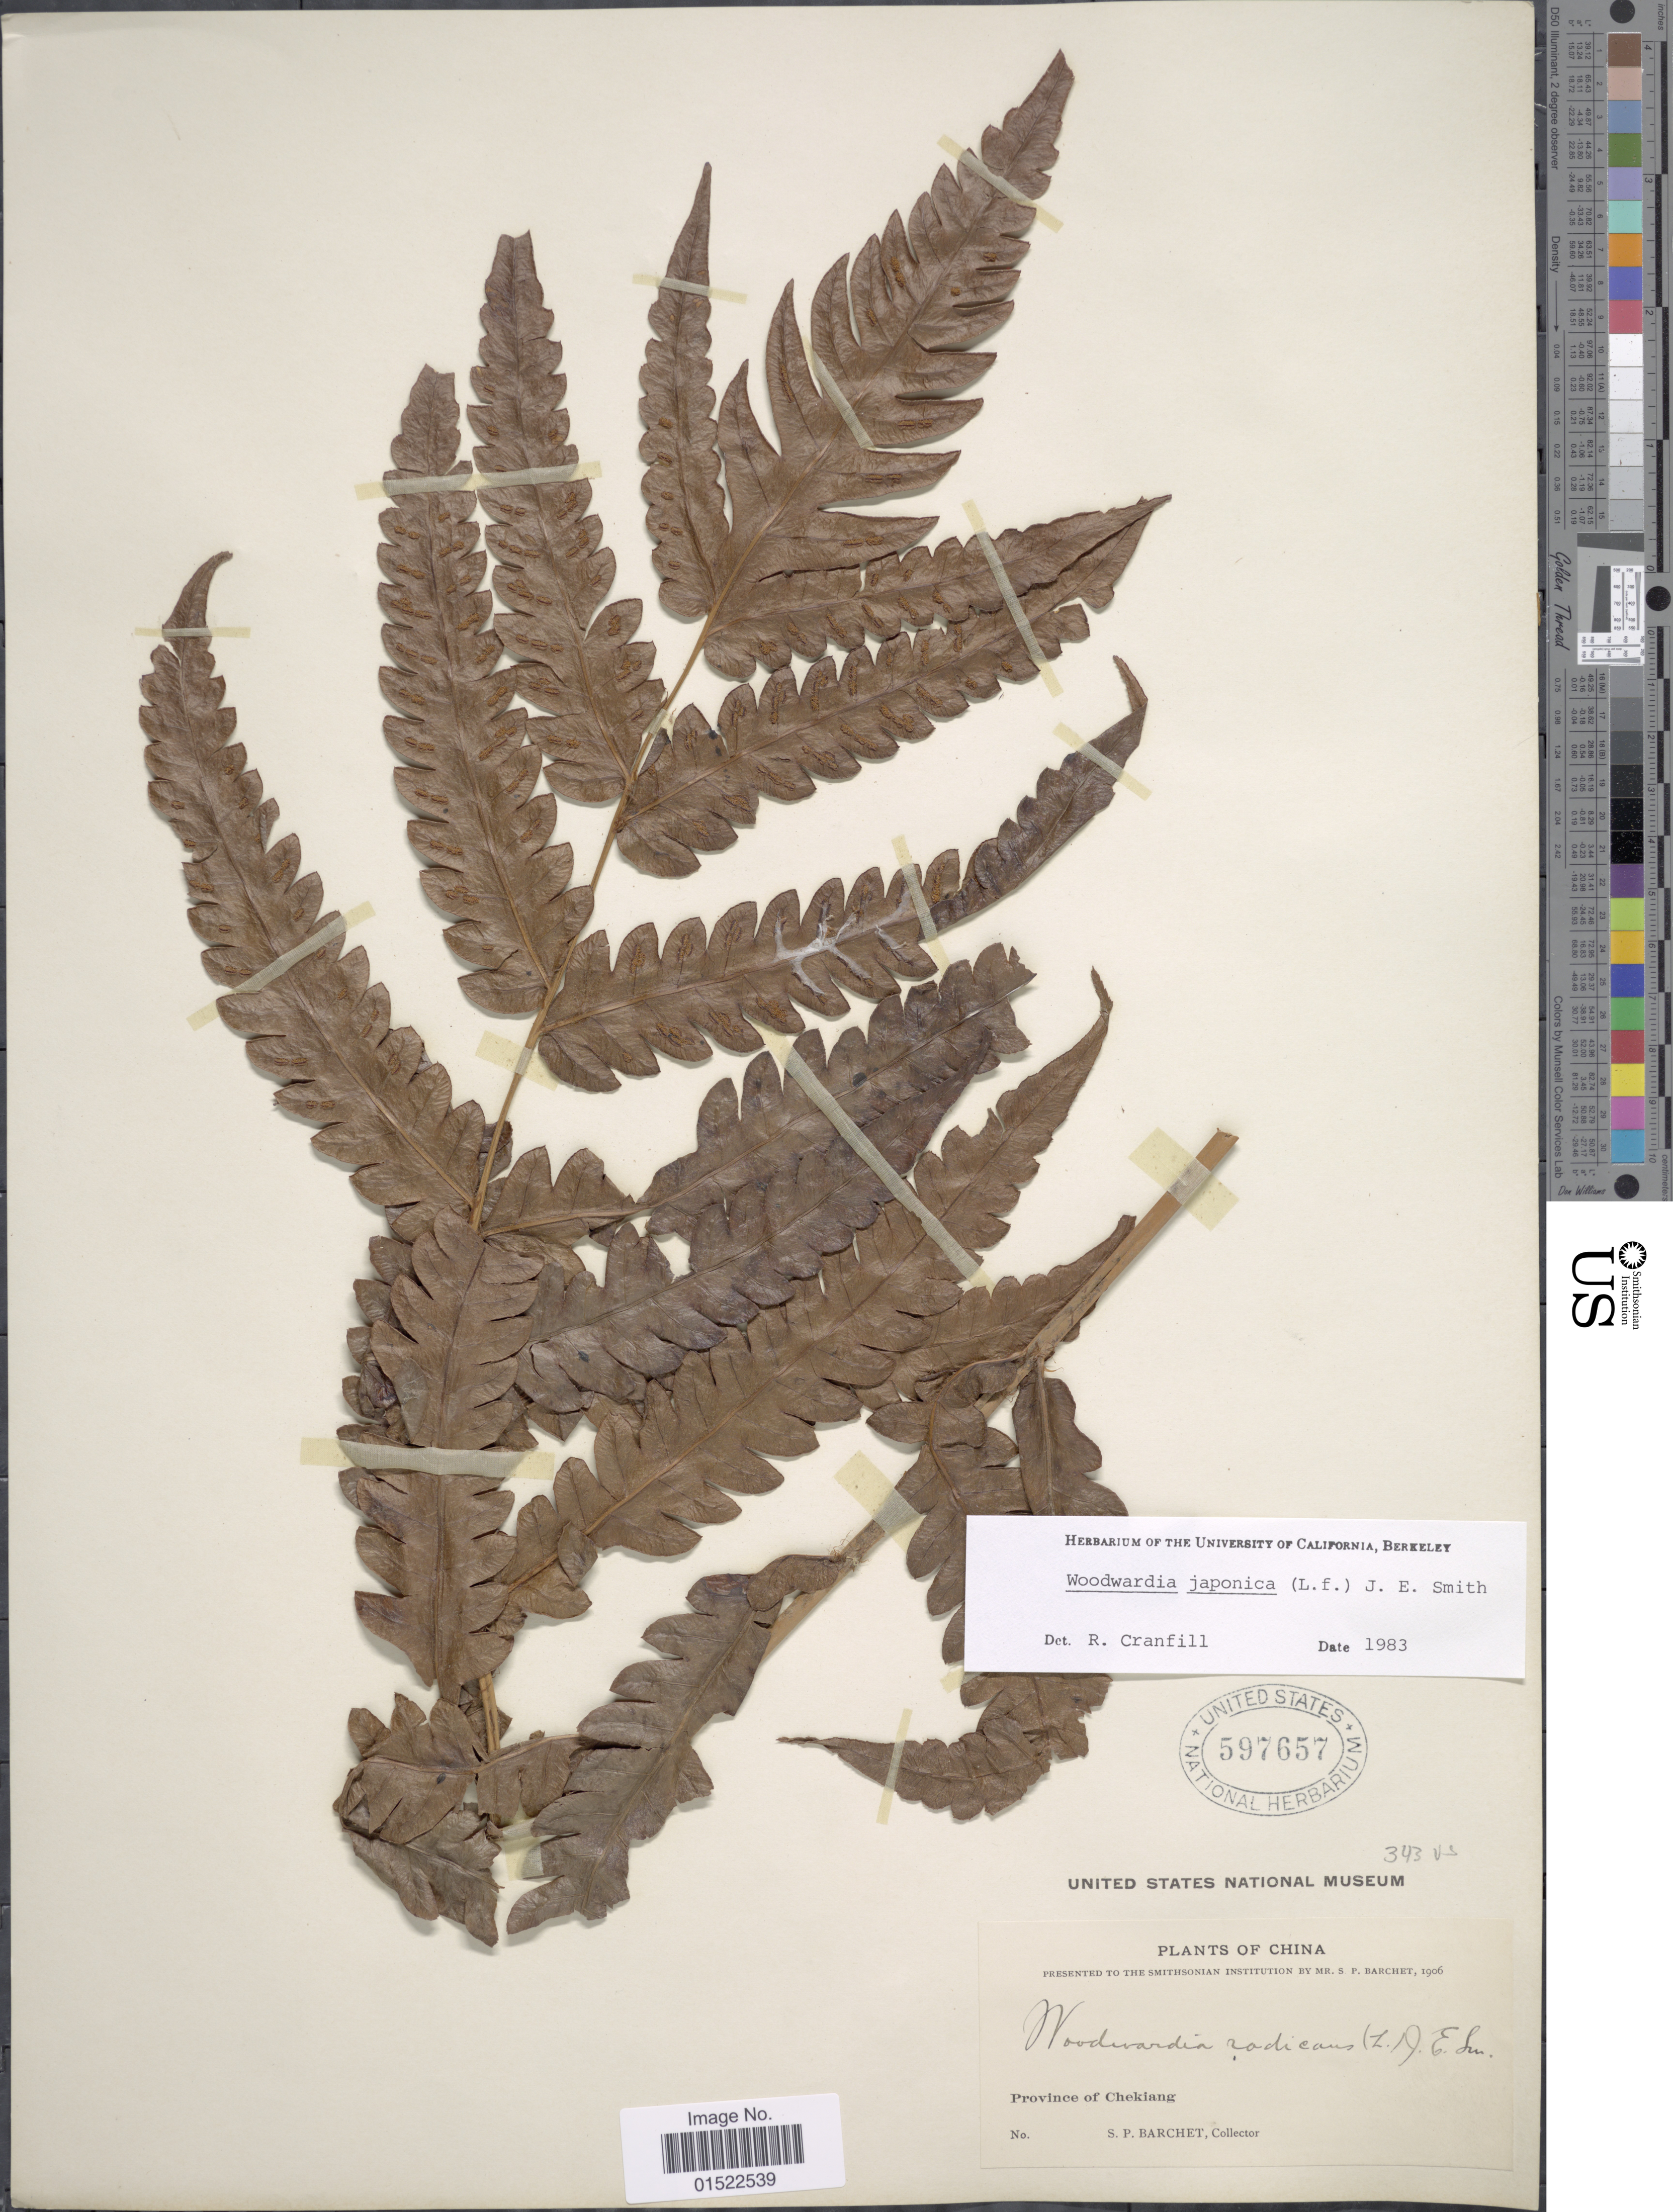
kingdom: Plantae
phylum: Tracheophyta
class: Polypodiopsida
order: Polypodiales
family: Blechnaceae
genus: Woodwardia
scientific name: Woodwardia unigemmata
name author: (Makino) Nakai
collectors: S. P. Barchet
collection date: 1906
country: China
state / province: Zhejiang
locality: Province of Chekiang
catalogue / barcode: US 597657